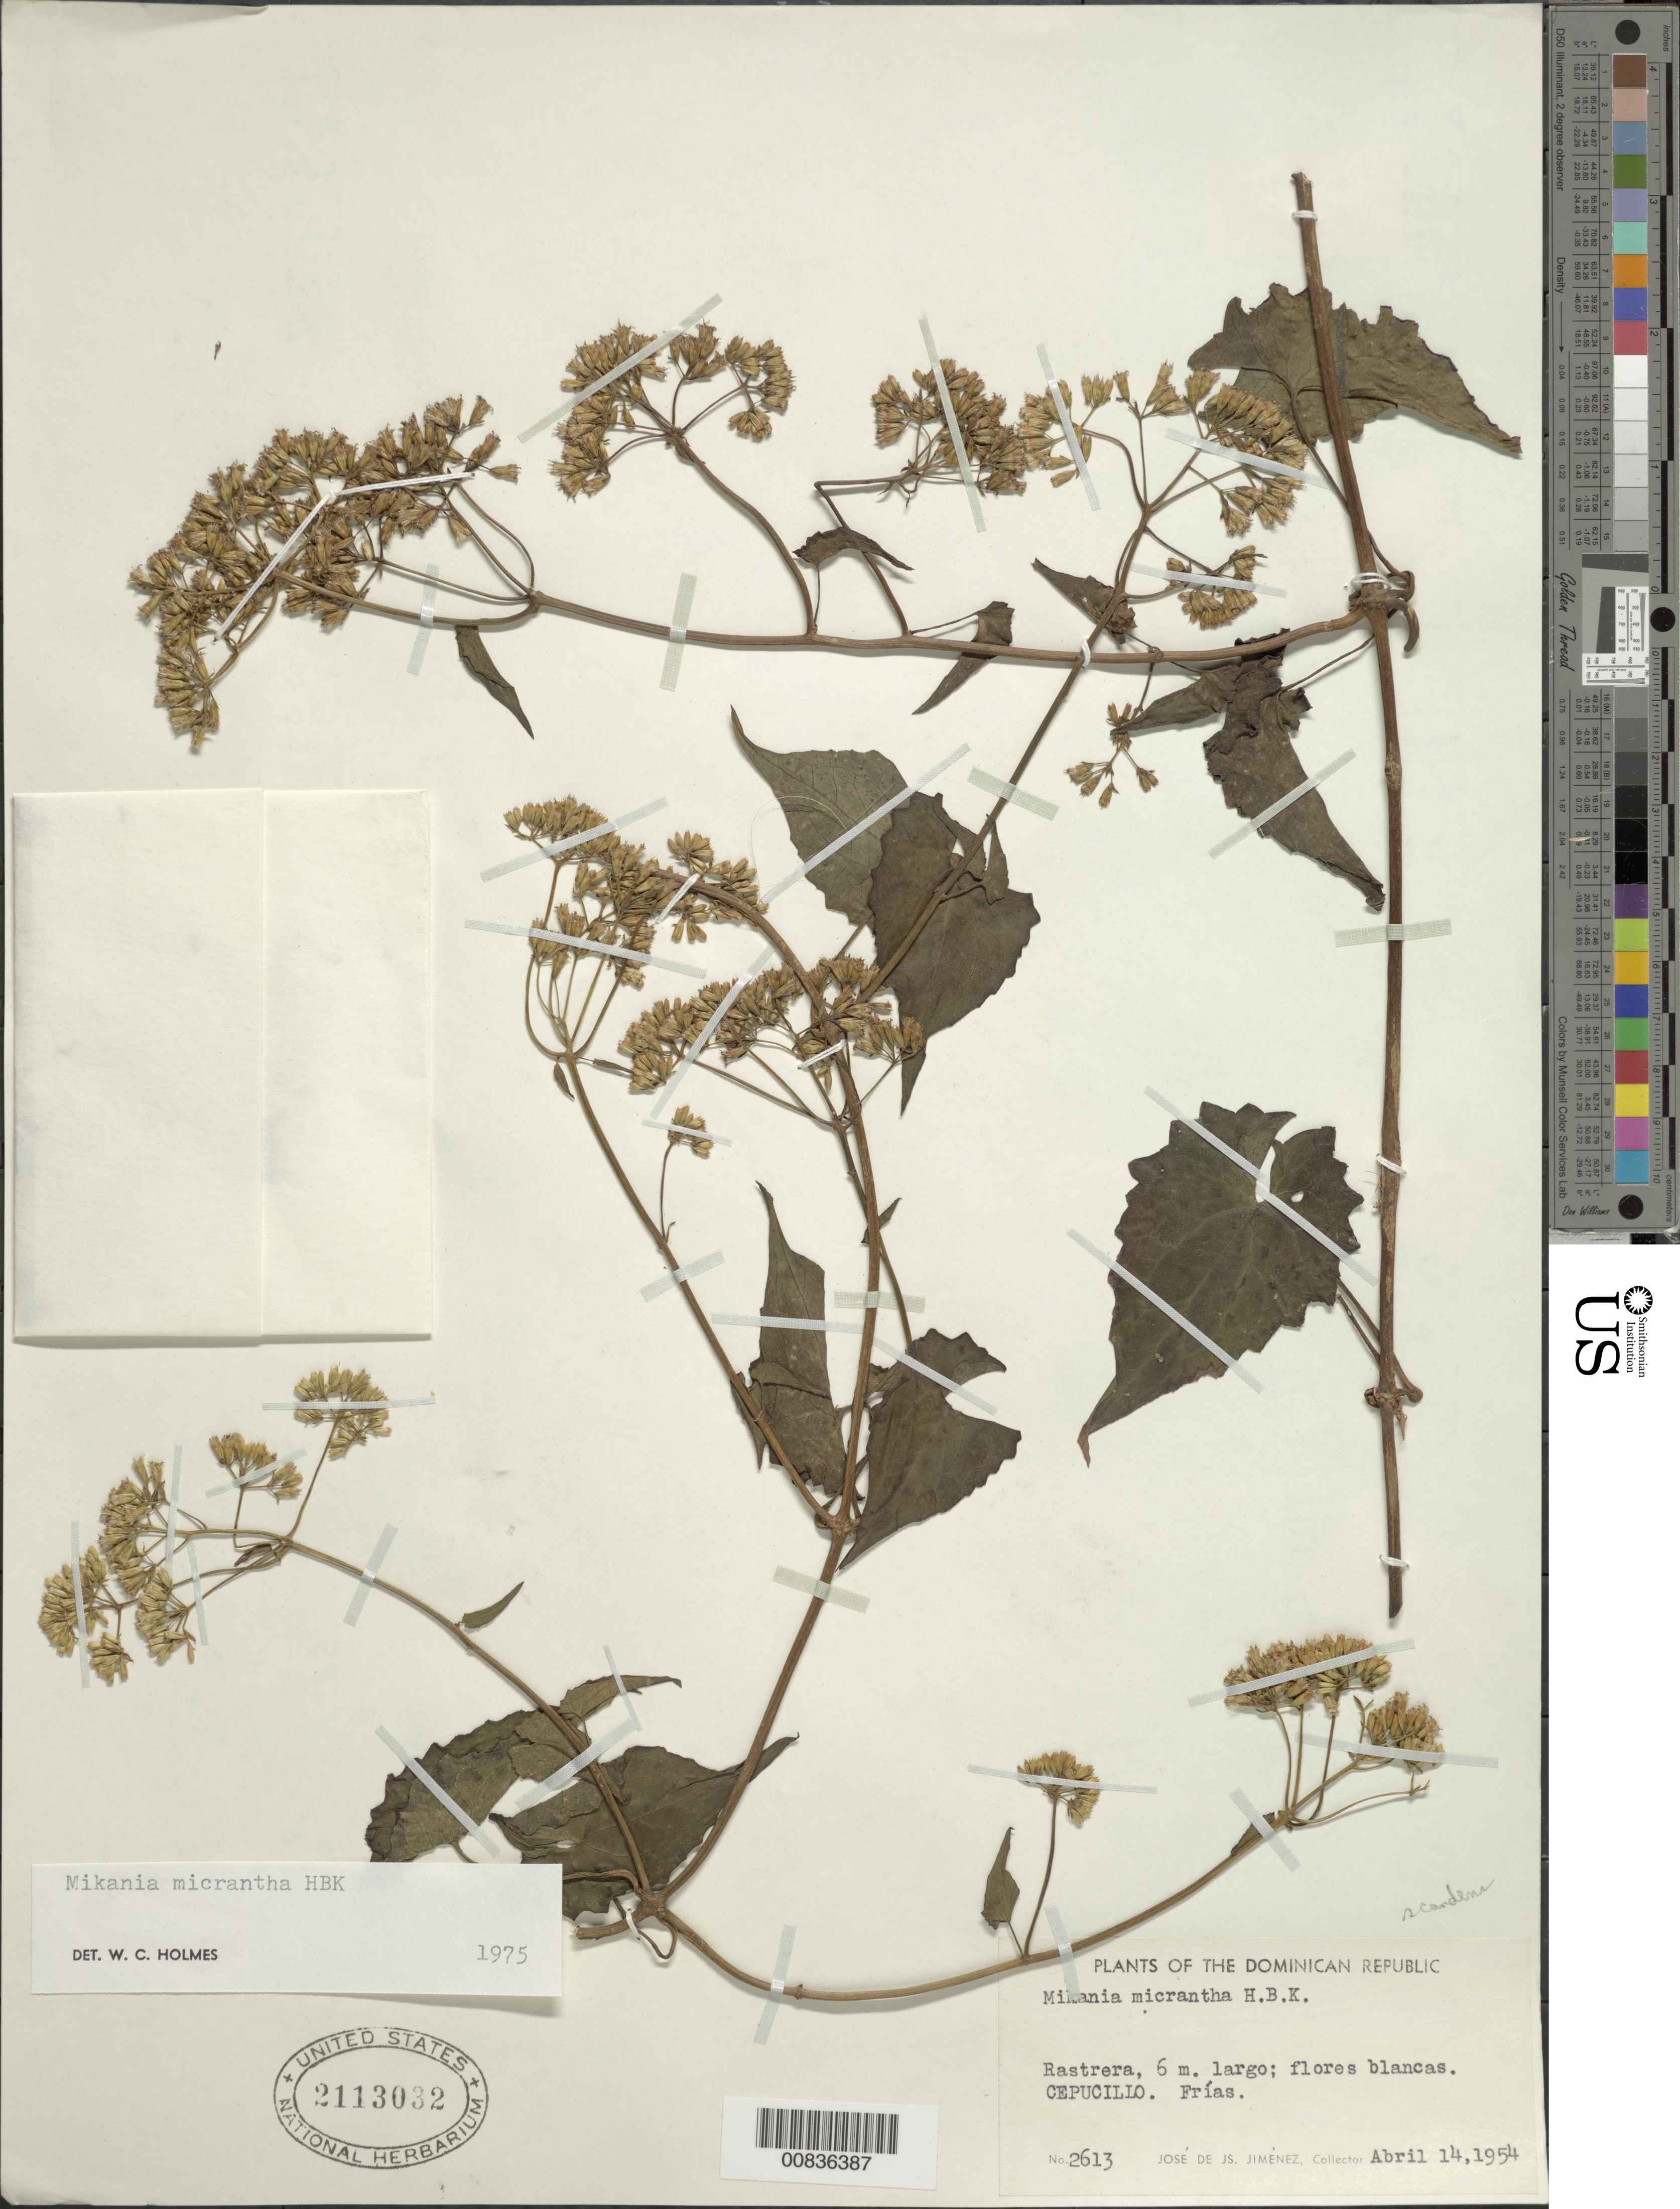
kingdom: Plantae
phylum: Tracheophyta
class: Magnoliopsida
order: Asterales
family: Asteraceae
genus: Mikania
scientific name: Mikania micrantha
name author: Kunth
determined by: Holmes, W. C.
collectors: J. J. Jiménez Almonte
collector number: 2613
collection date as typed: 14 Apr 1954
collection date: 1954-04-14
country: Dominican Republic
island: Hispaniola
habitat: Frías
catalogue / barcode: US 2113032